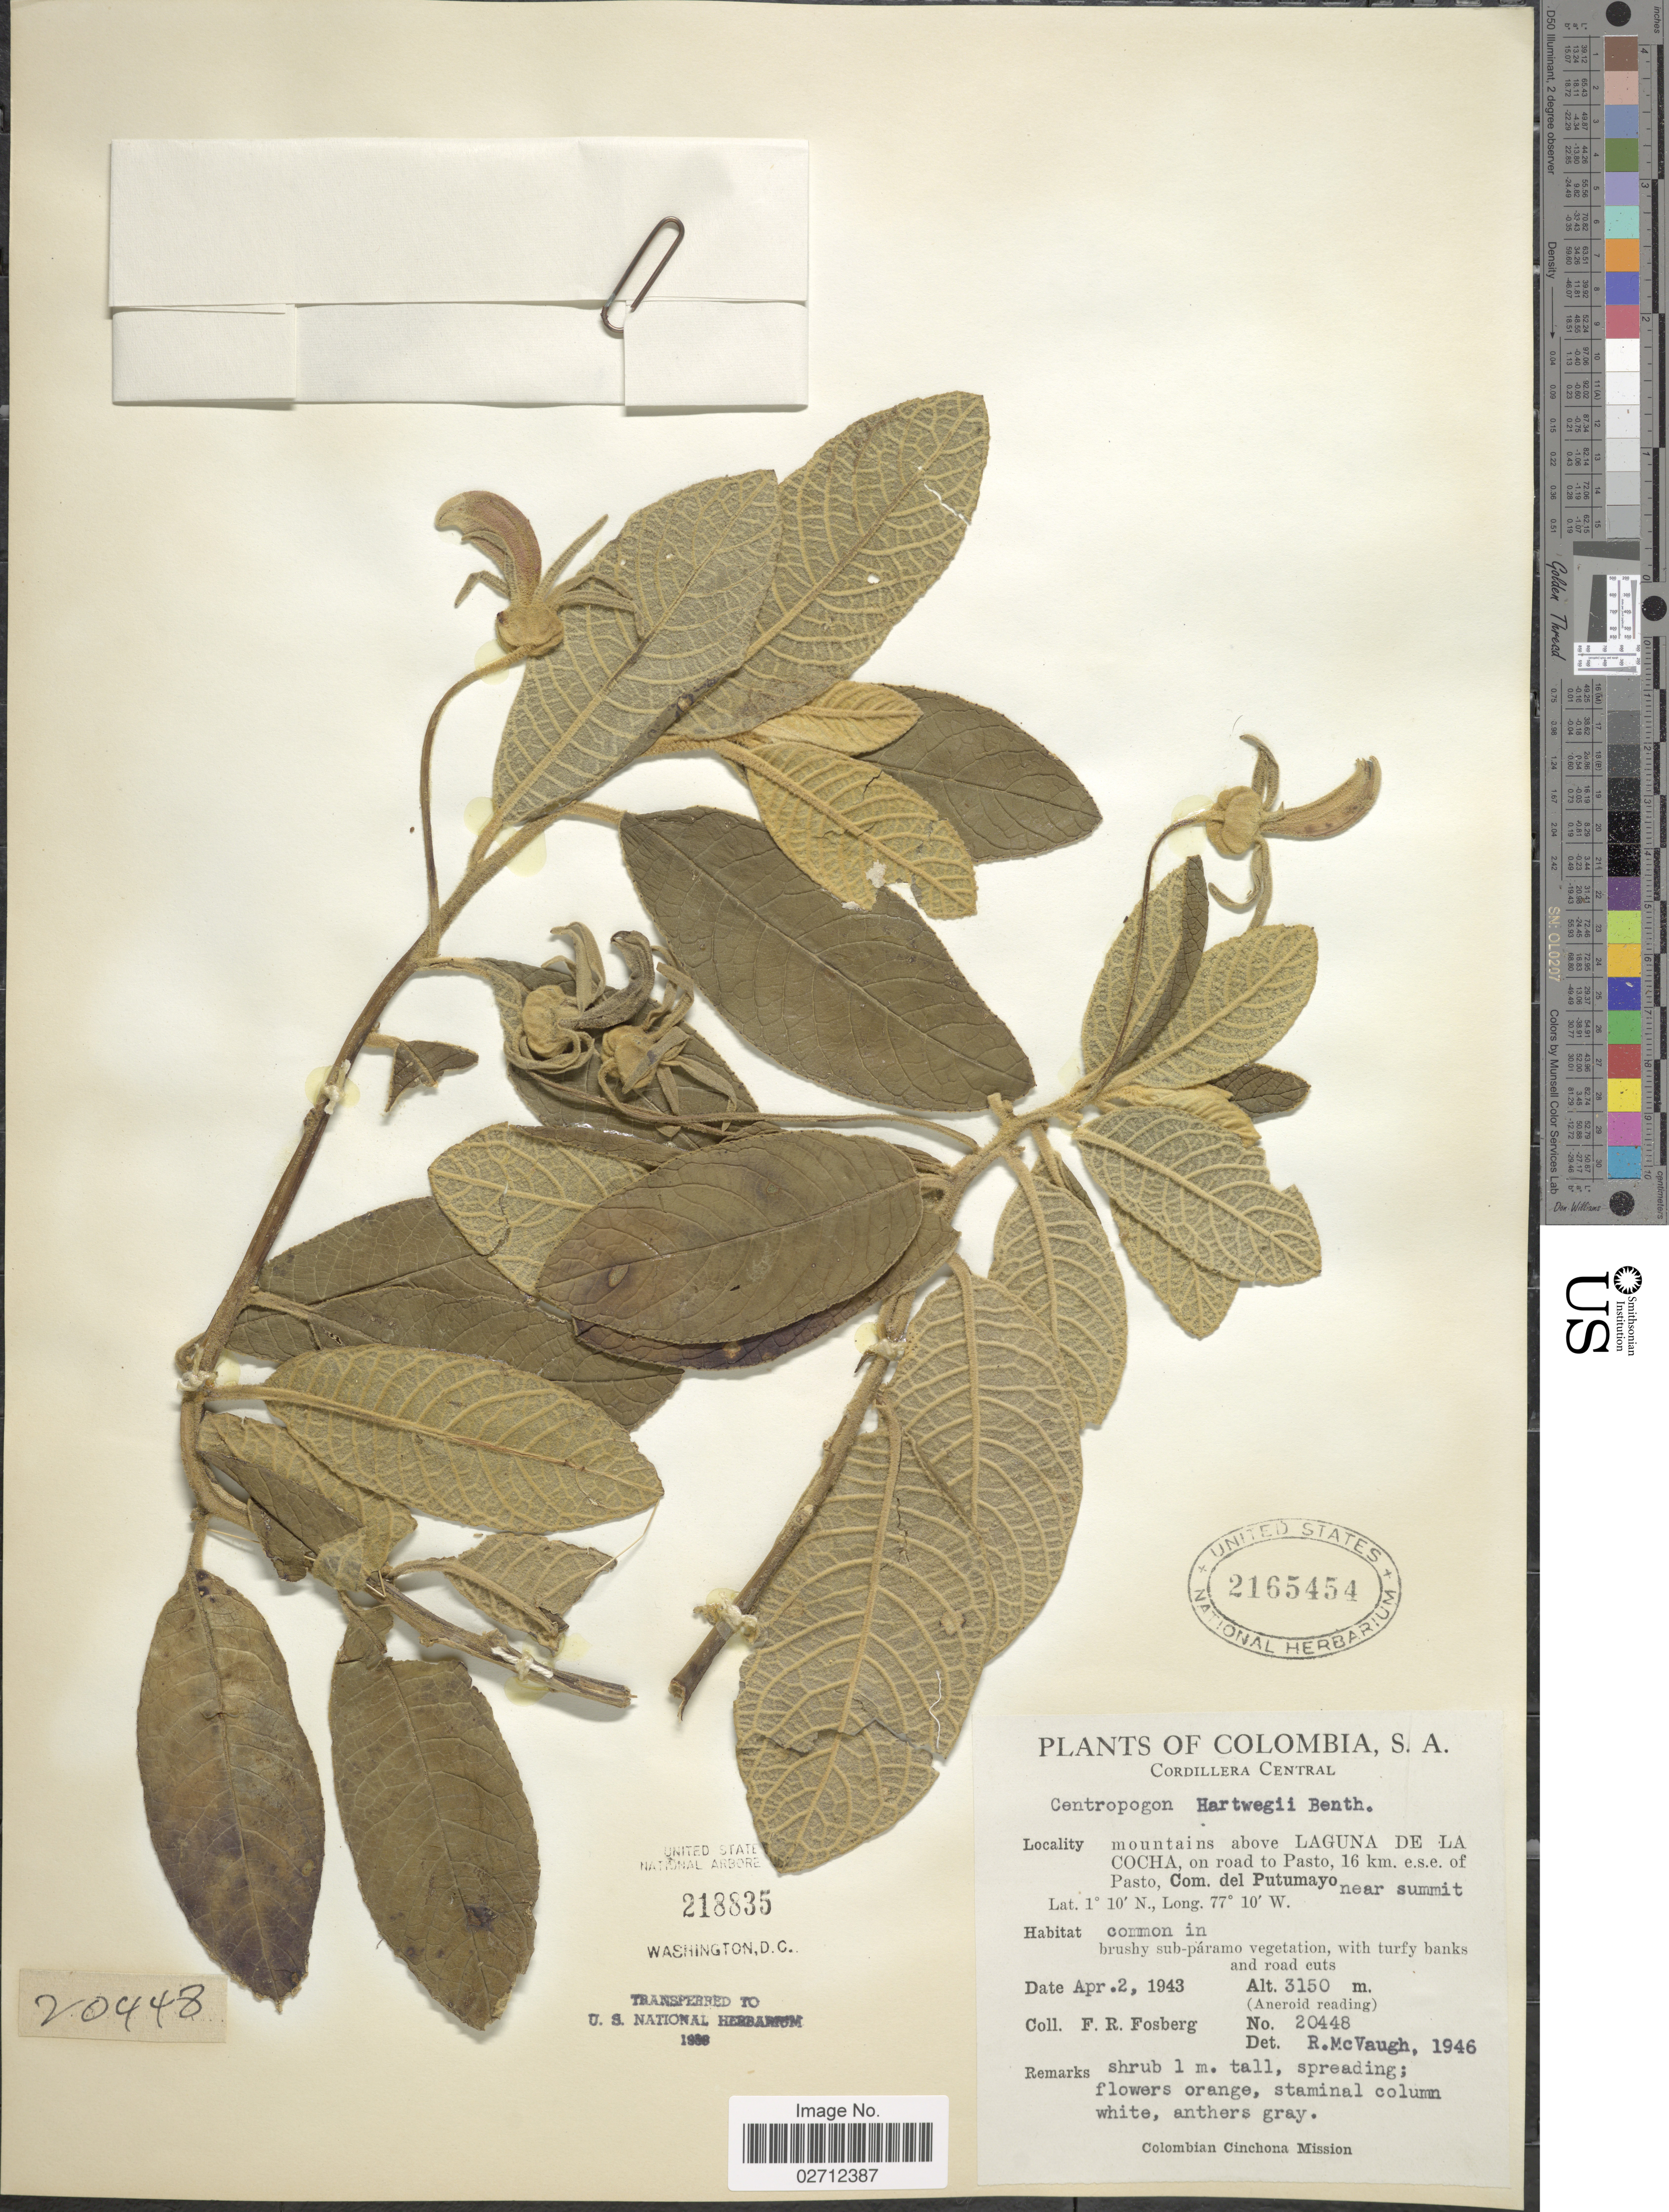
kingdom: Plantae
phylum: Tracheophyta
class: Magnoliopsida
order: Asterales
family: Campanulaceae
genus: Centropogon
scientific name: Centropogon hartwegii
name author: (Benth.) Benth. & Hook. f. ex B.D. Jacks.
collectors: F. R. Fosberg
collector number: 20448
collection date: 1943-04-02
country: Colombia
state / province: Putumayo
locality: Cordillera Central, mountain above Laguna De La Cocha, on road to pasto, 16 km e.s.e of Pasto, Com del Putumayo near summit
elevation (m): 3150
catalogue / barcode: US 2165454